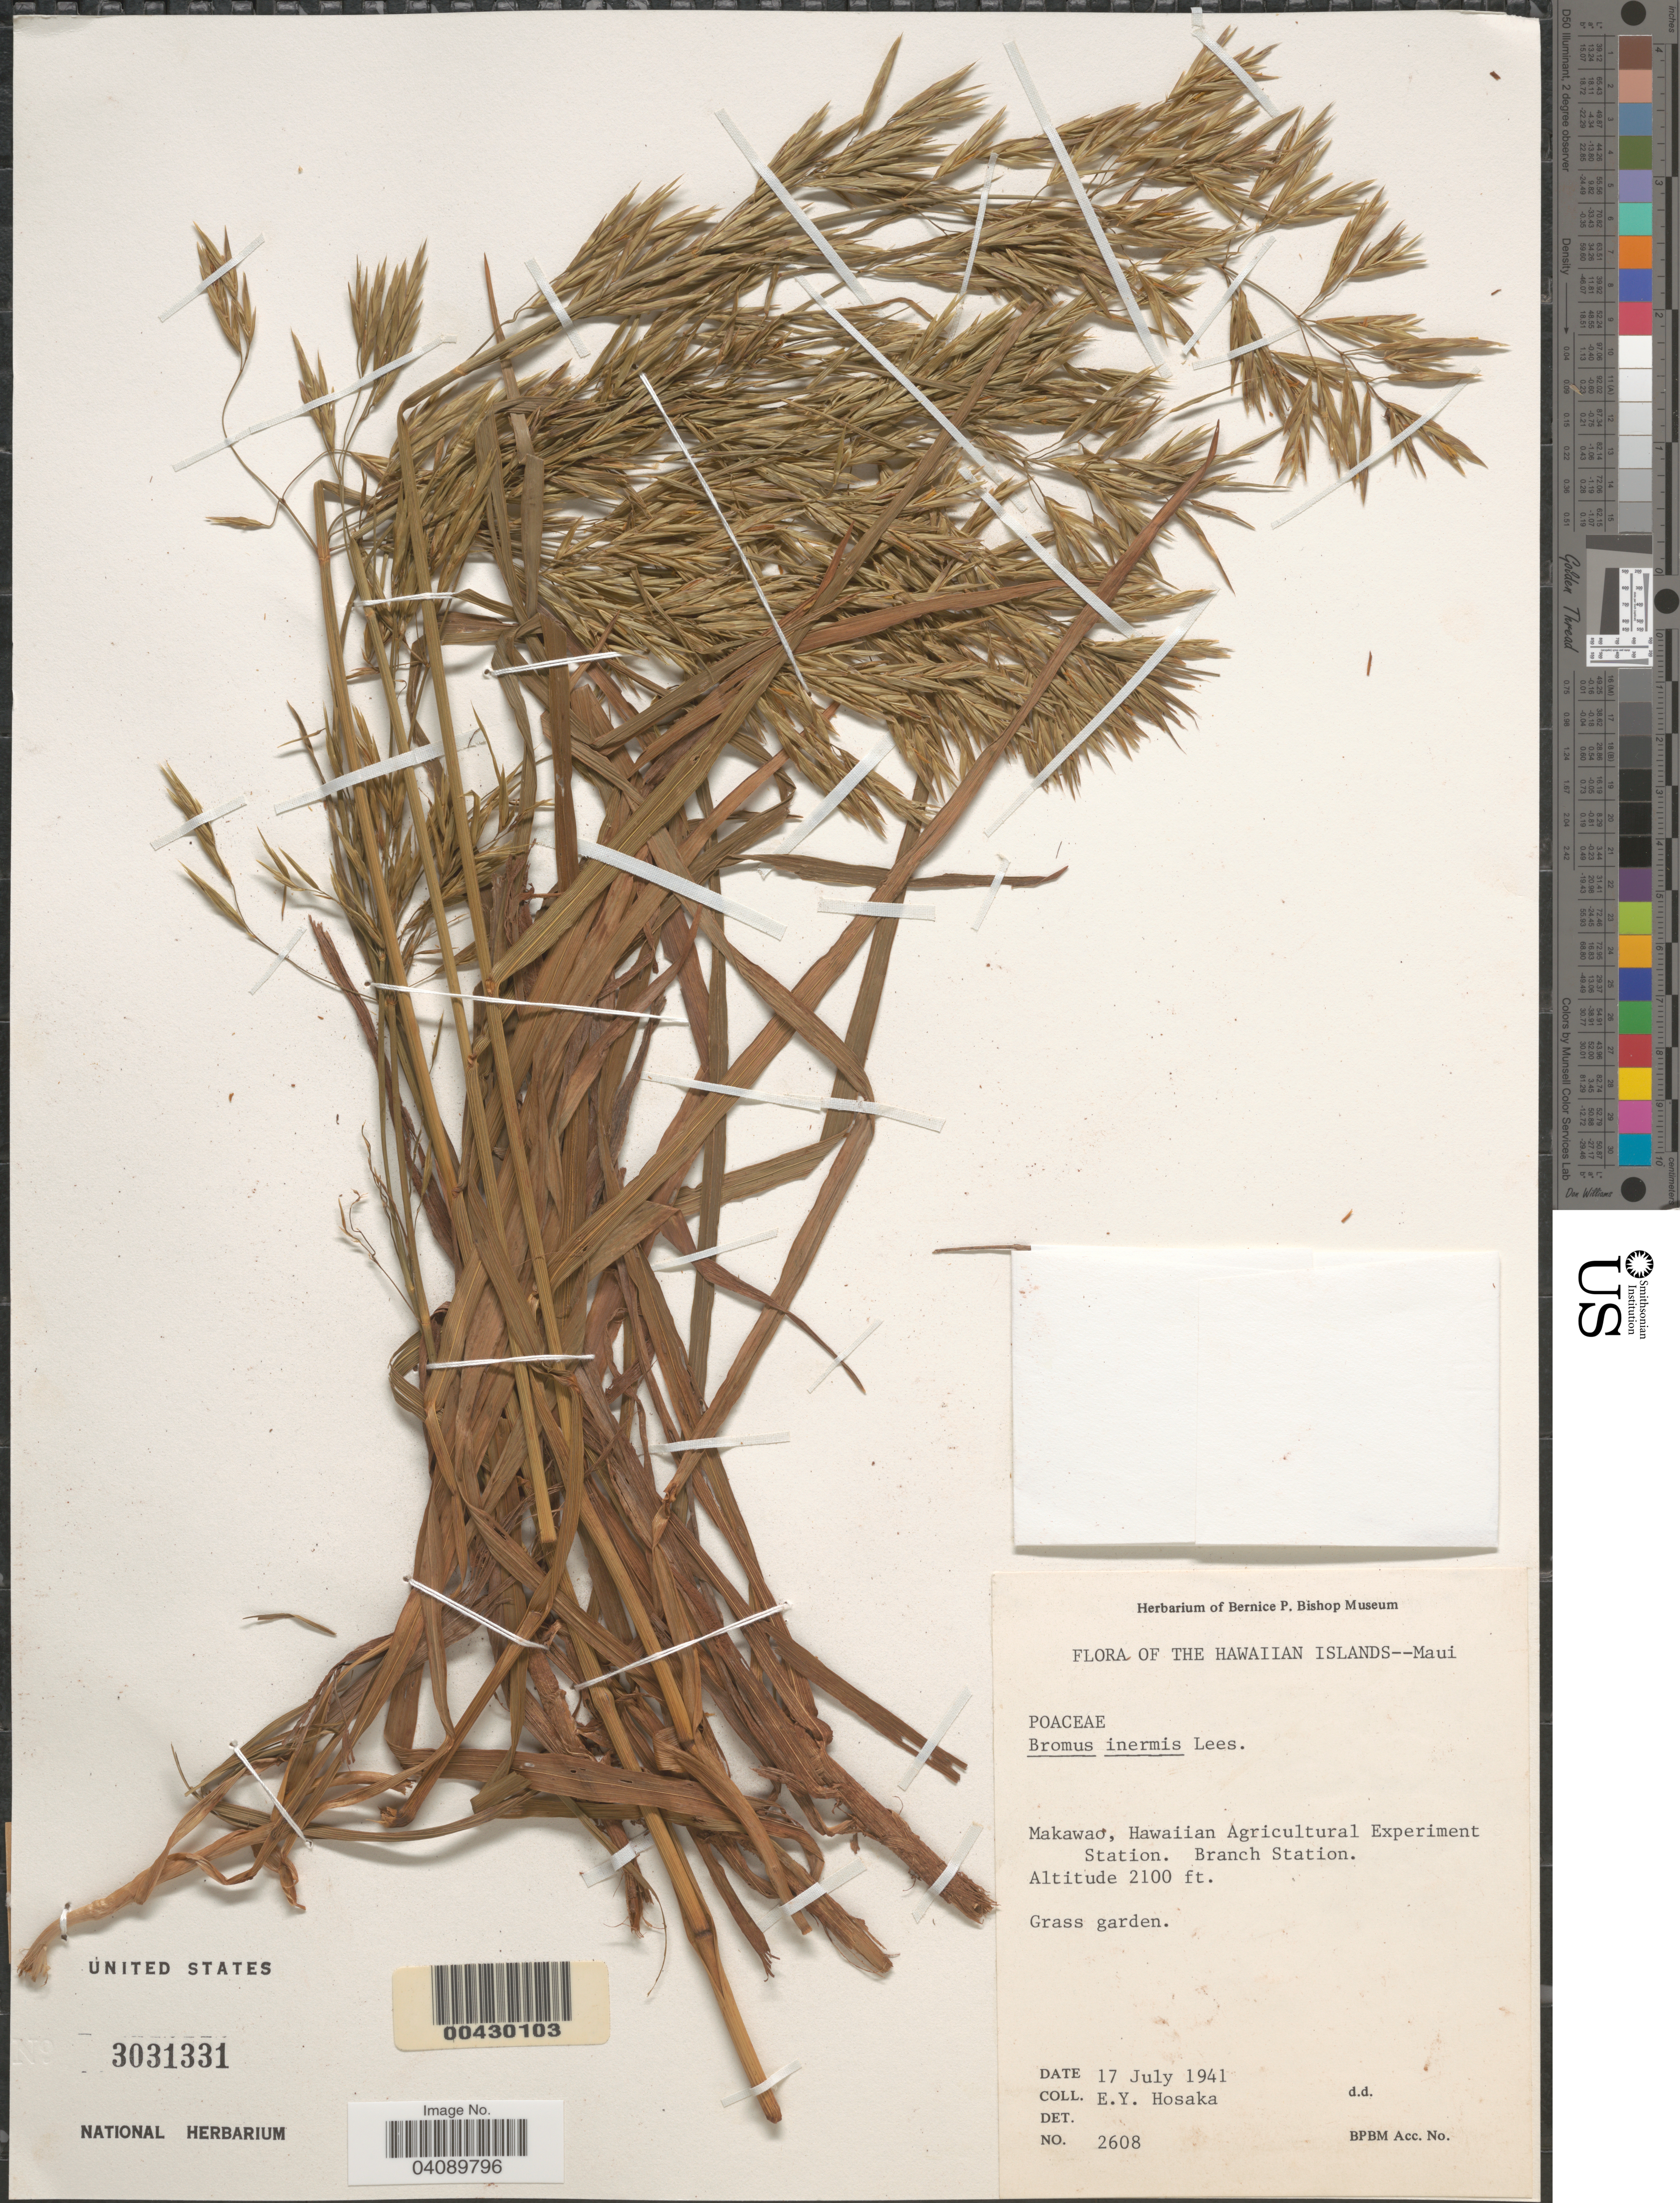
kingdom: Plantae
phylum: Tracheophyta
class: Liliopsida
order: Poales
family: Poaceae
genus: Bromus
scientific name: Bromus inermis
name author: Leyss.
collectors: E. Y. Hosaka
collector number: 2608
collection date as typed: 17 Jul 1941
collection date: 1941-07-17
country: United States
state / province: Hawaii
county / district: Maui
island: Maui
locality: Makawao, Hawaiian Agricultral Experiment Station. Branch Station.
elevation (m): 640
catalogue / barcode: US 3031331